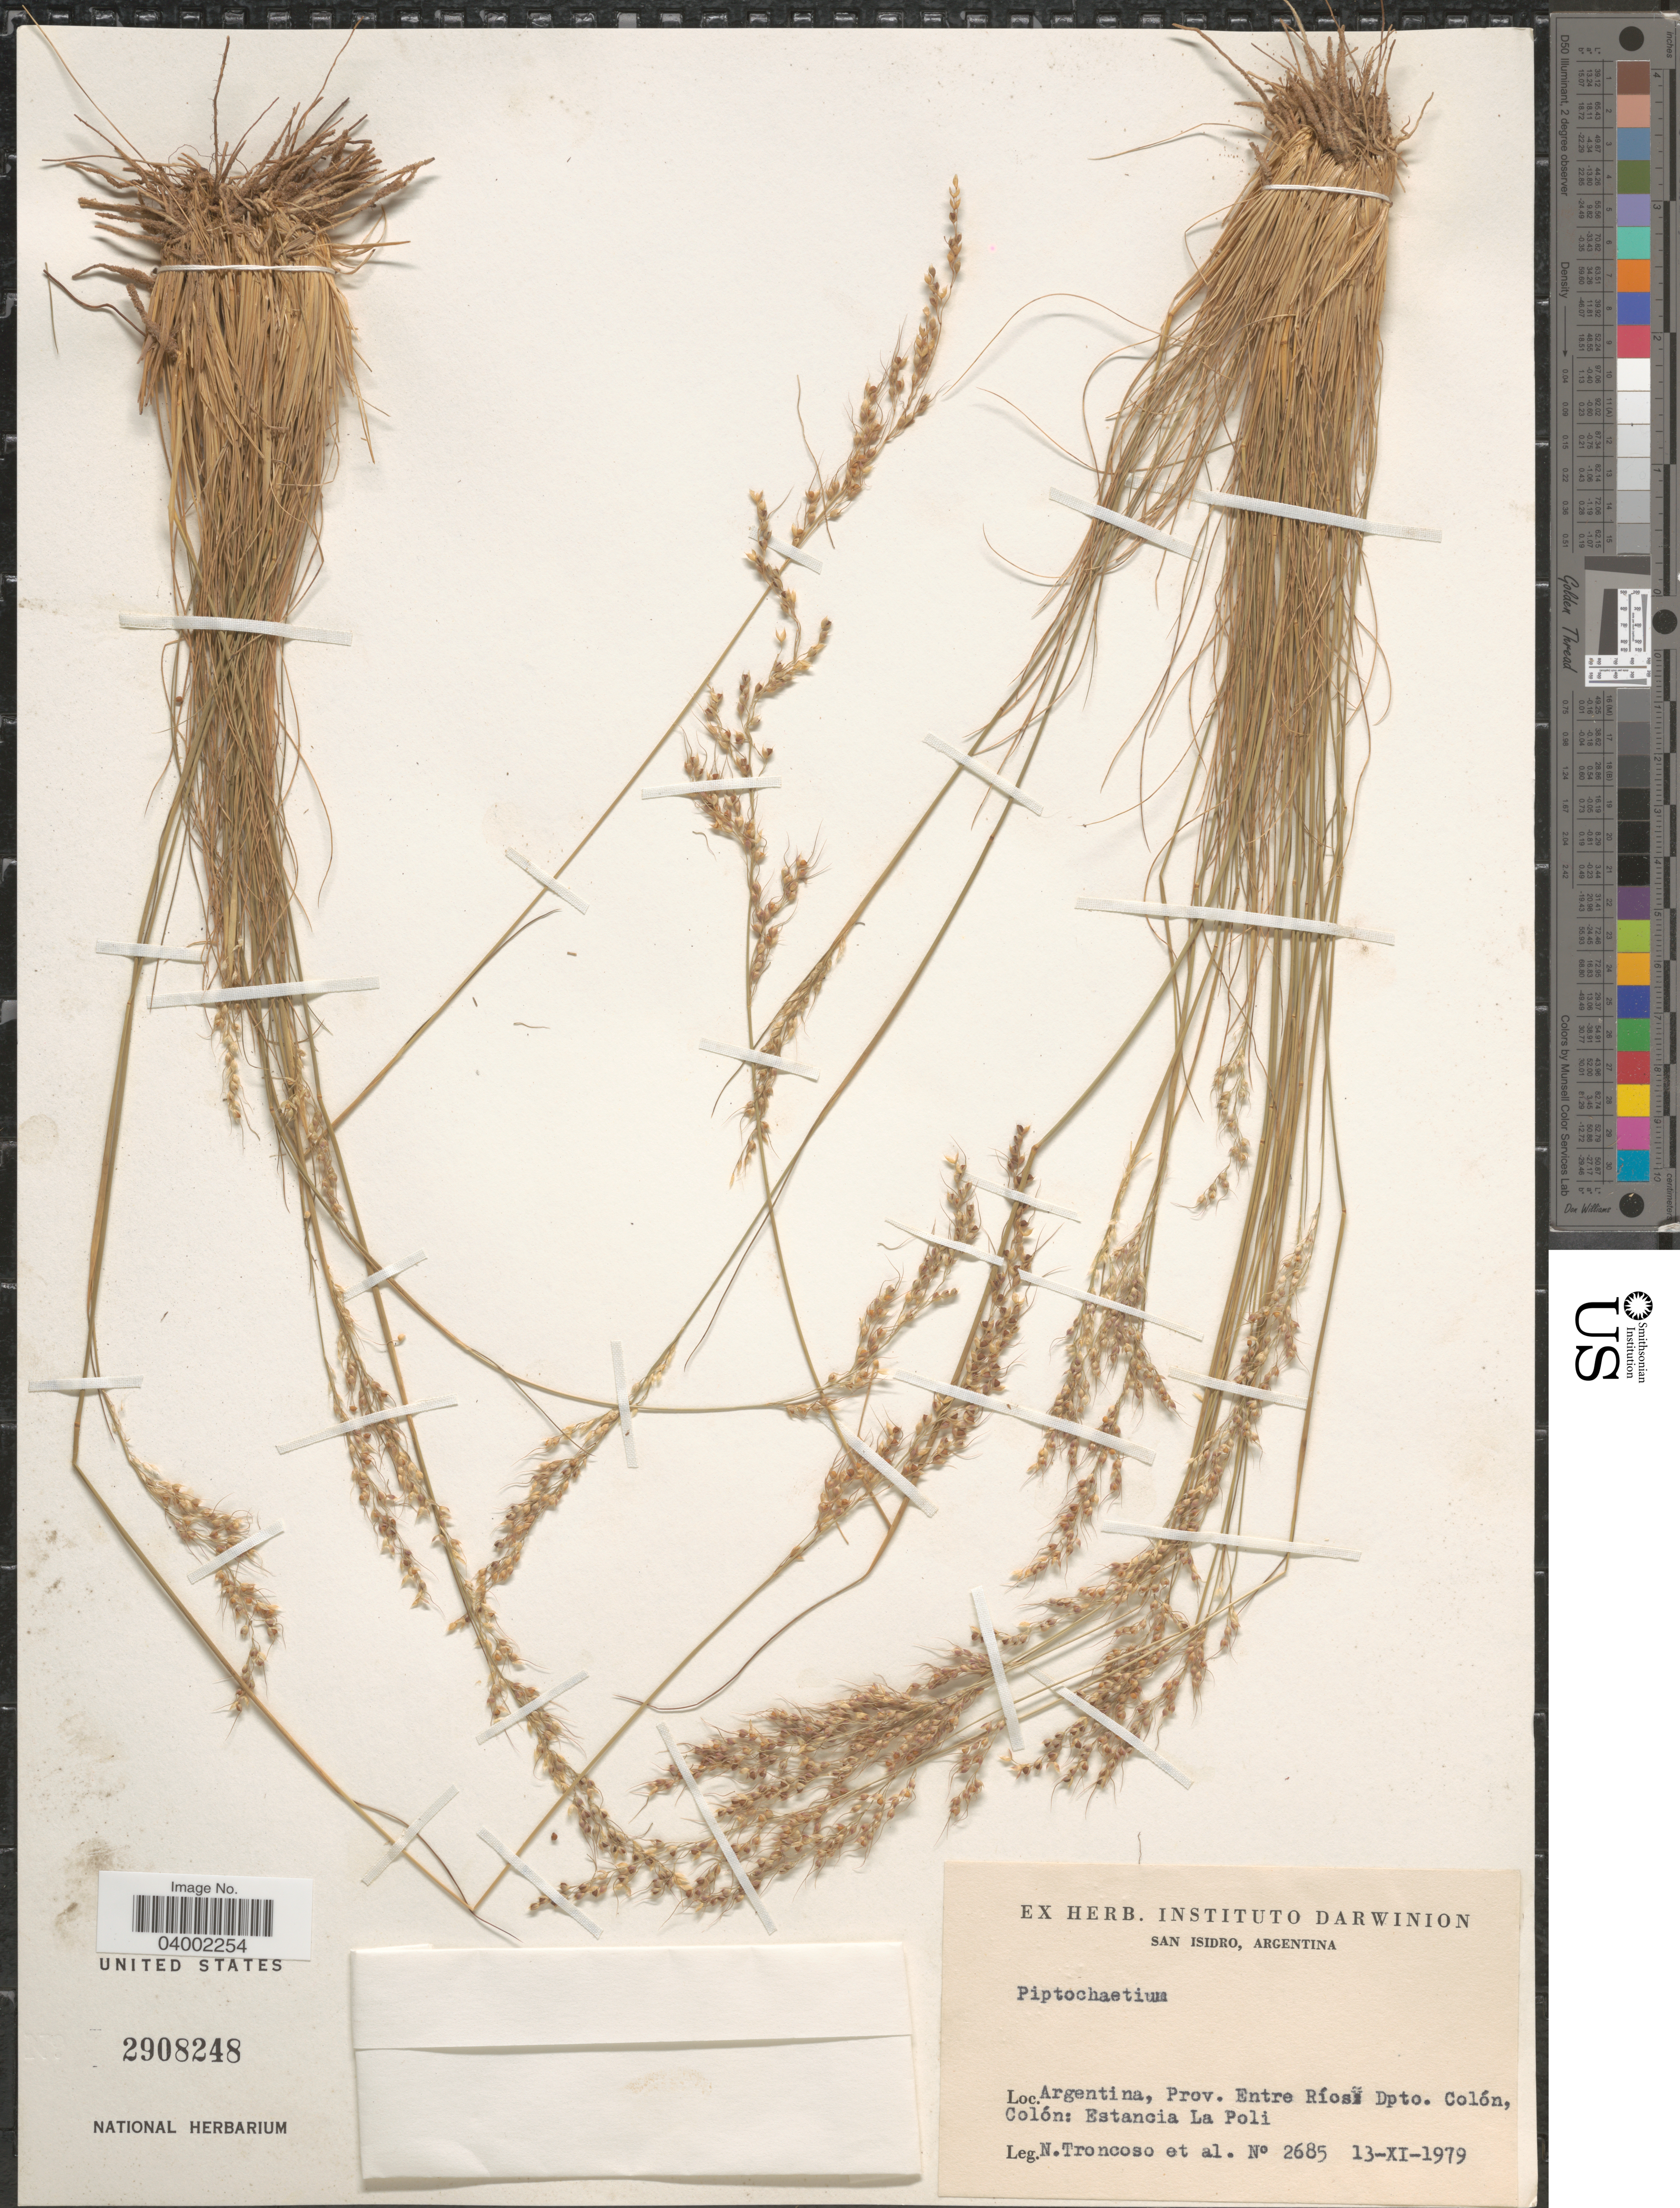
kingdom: Plantae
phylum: Tracheophyta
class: Liliopsida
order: Poales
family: Poaceae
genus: Piptochaetium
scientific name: Piptochaetium sp.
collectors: N. Troncoso & et al.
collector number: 2685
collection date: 1979-11-13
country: Argentina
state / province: Entre Rios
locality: Dpto. Colón, Colón: Estancia La Poli.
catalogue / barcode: US 2908248